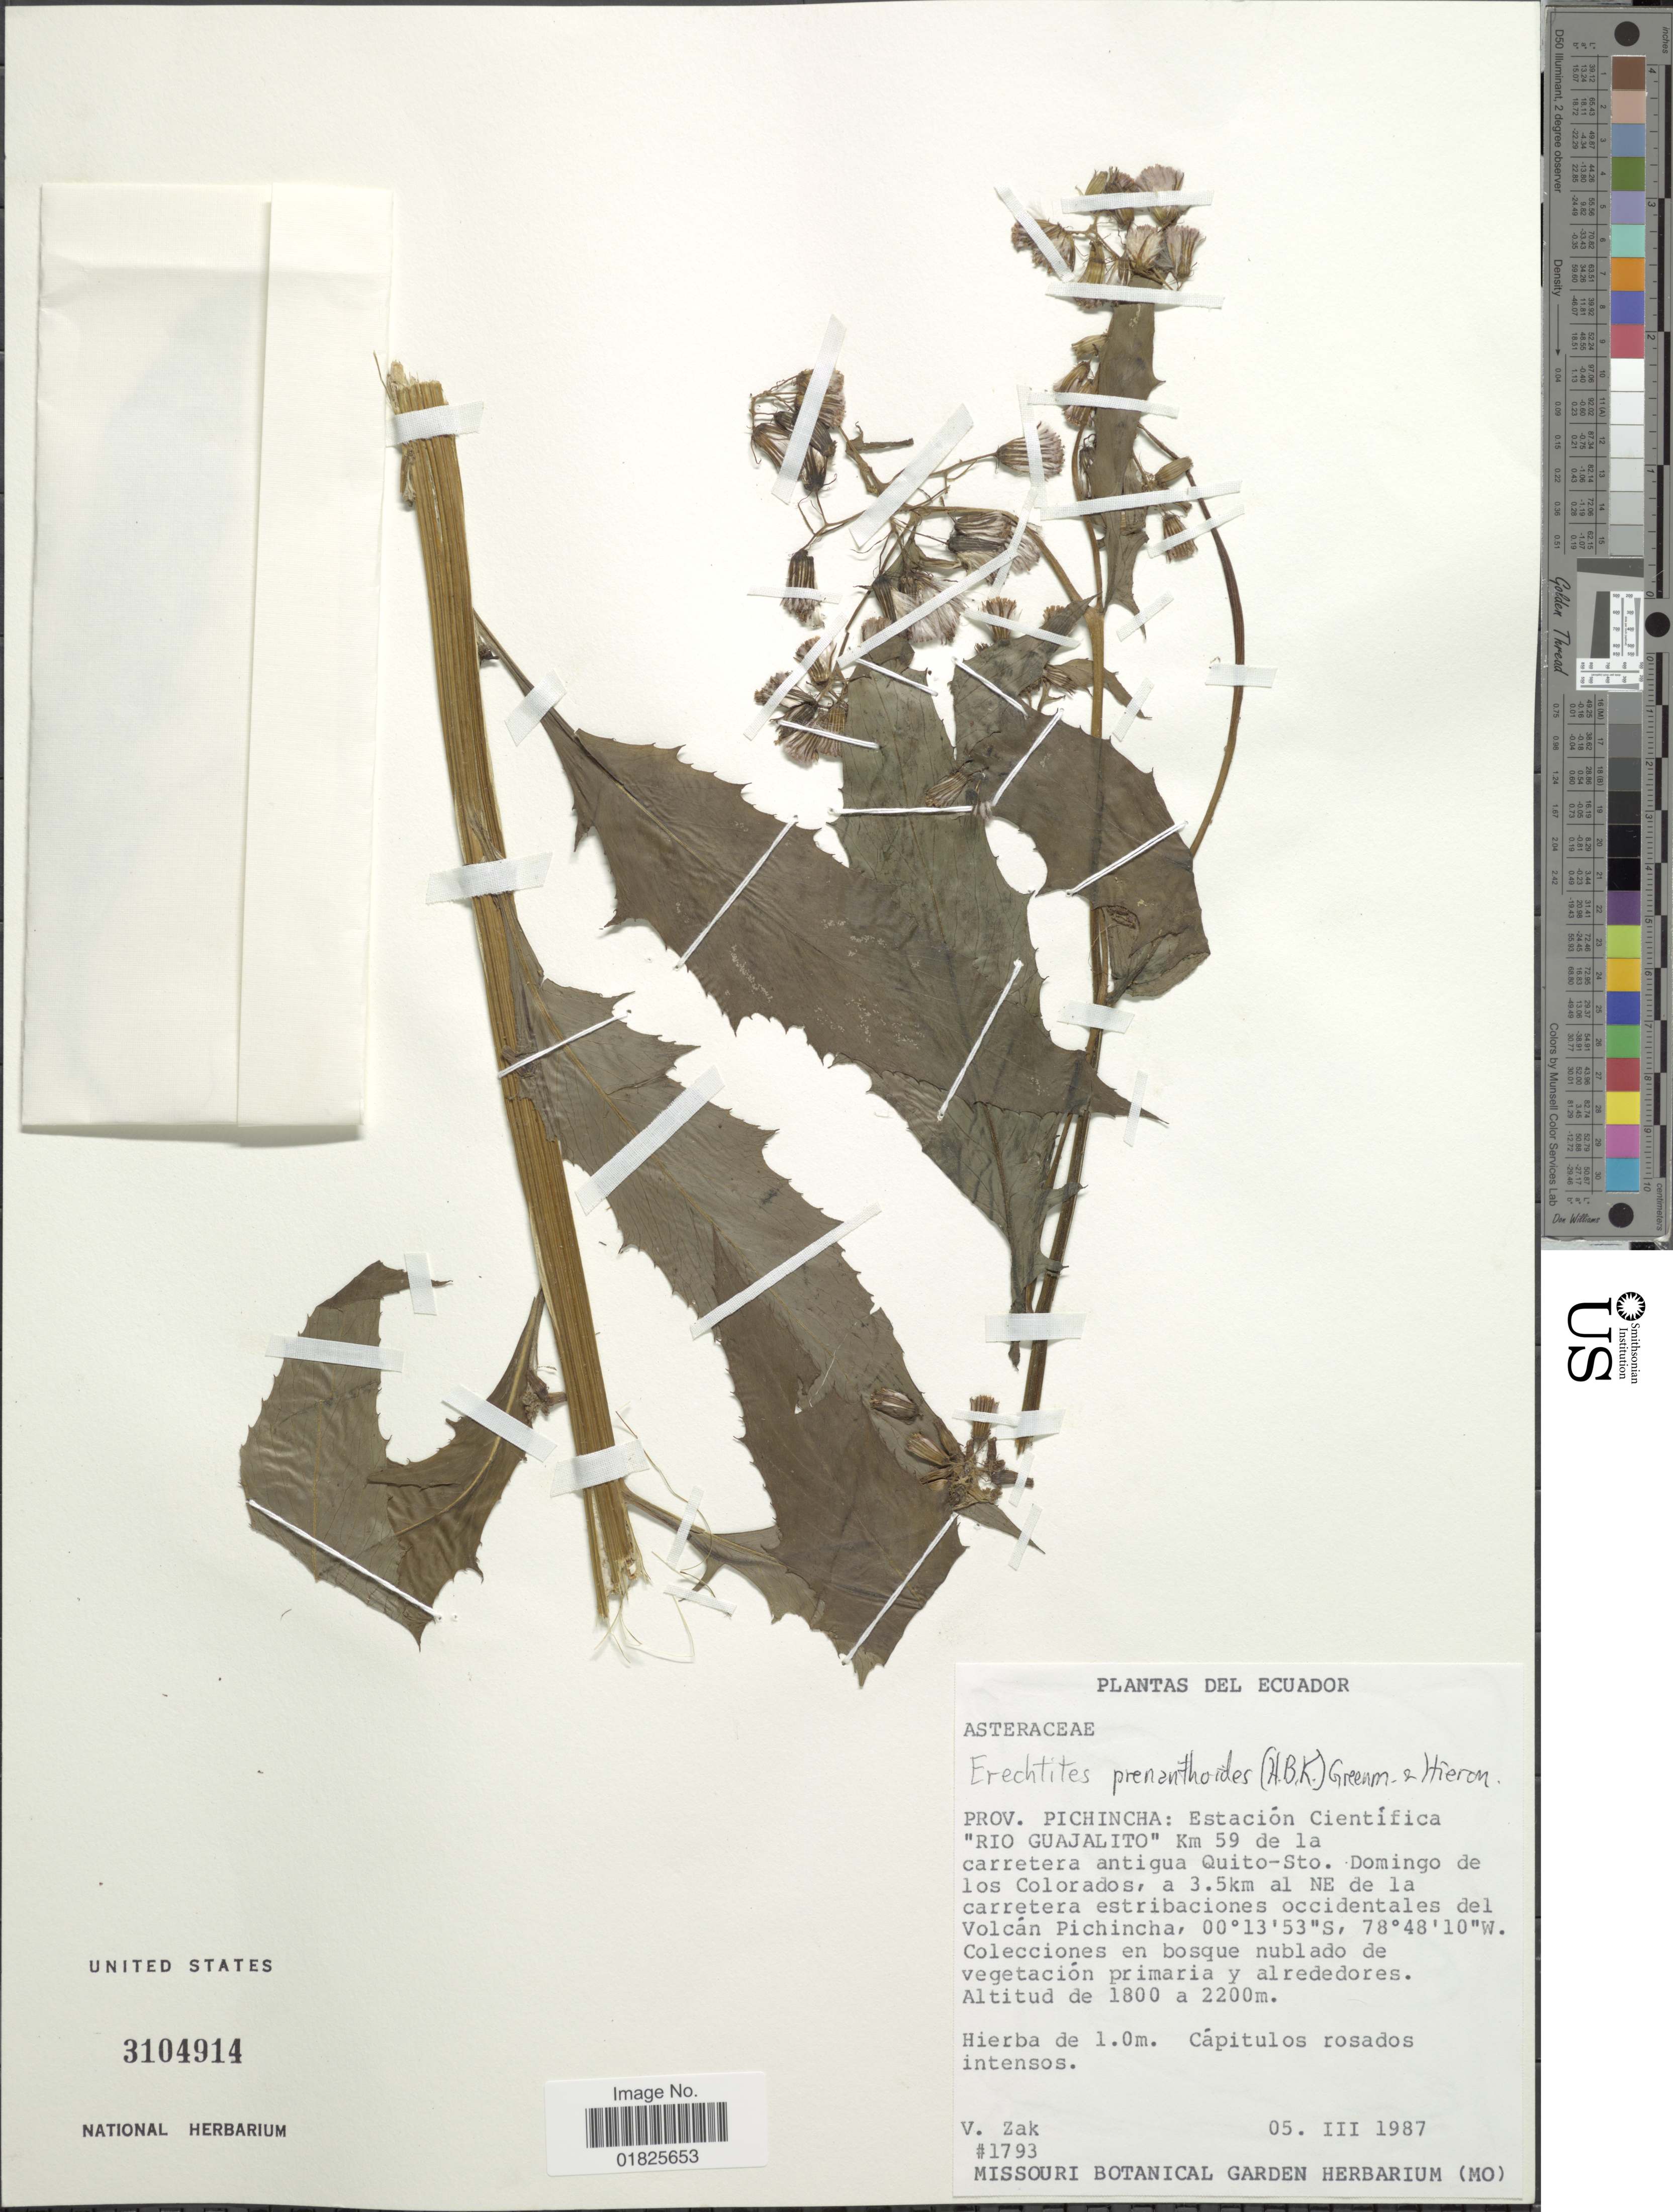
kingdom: Plantae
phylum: Tracheophyta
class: Magnoliopsida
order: Asterales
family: Asteraceae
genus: Erechtites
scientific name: Erechtites prenanthoides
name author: Hook. f.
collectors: V. Zak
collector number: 1793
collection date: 1987-03-05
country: Ecuador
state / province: Pichincha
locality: Estacion Cientifica "Rio Guajalito"Km 59 de la carretera antigua Quito-Sto. Domingo de los Colorados, a 3.5km al NE de la carretera estribaciones occidentales del Volcan Pichincha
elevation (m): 1800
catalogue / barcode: US 3104914